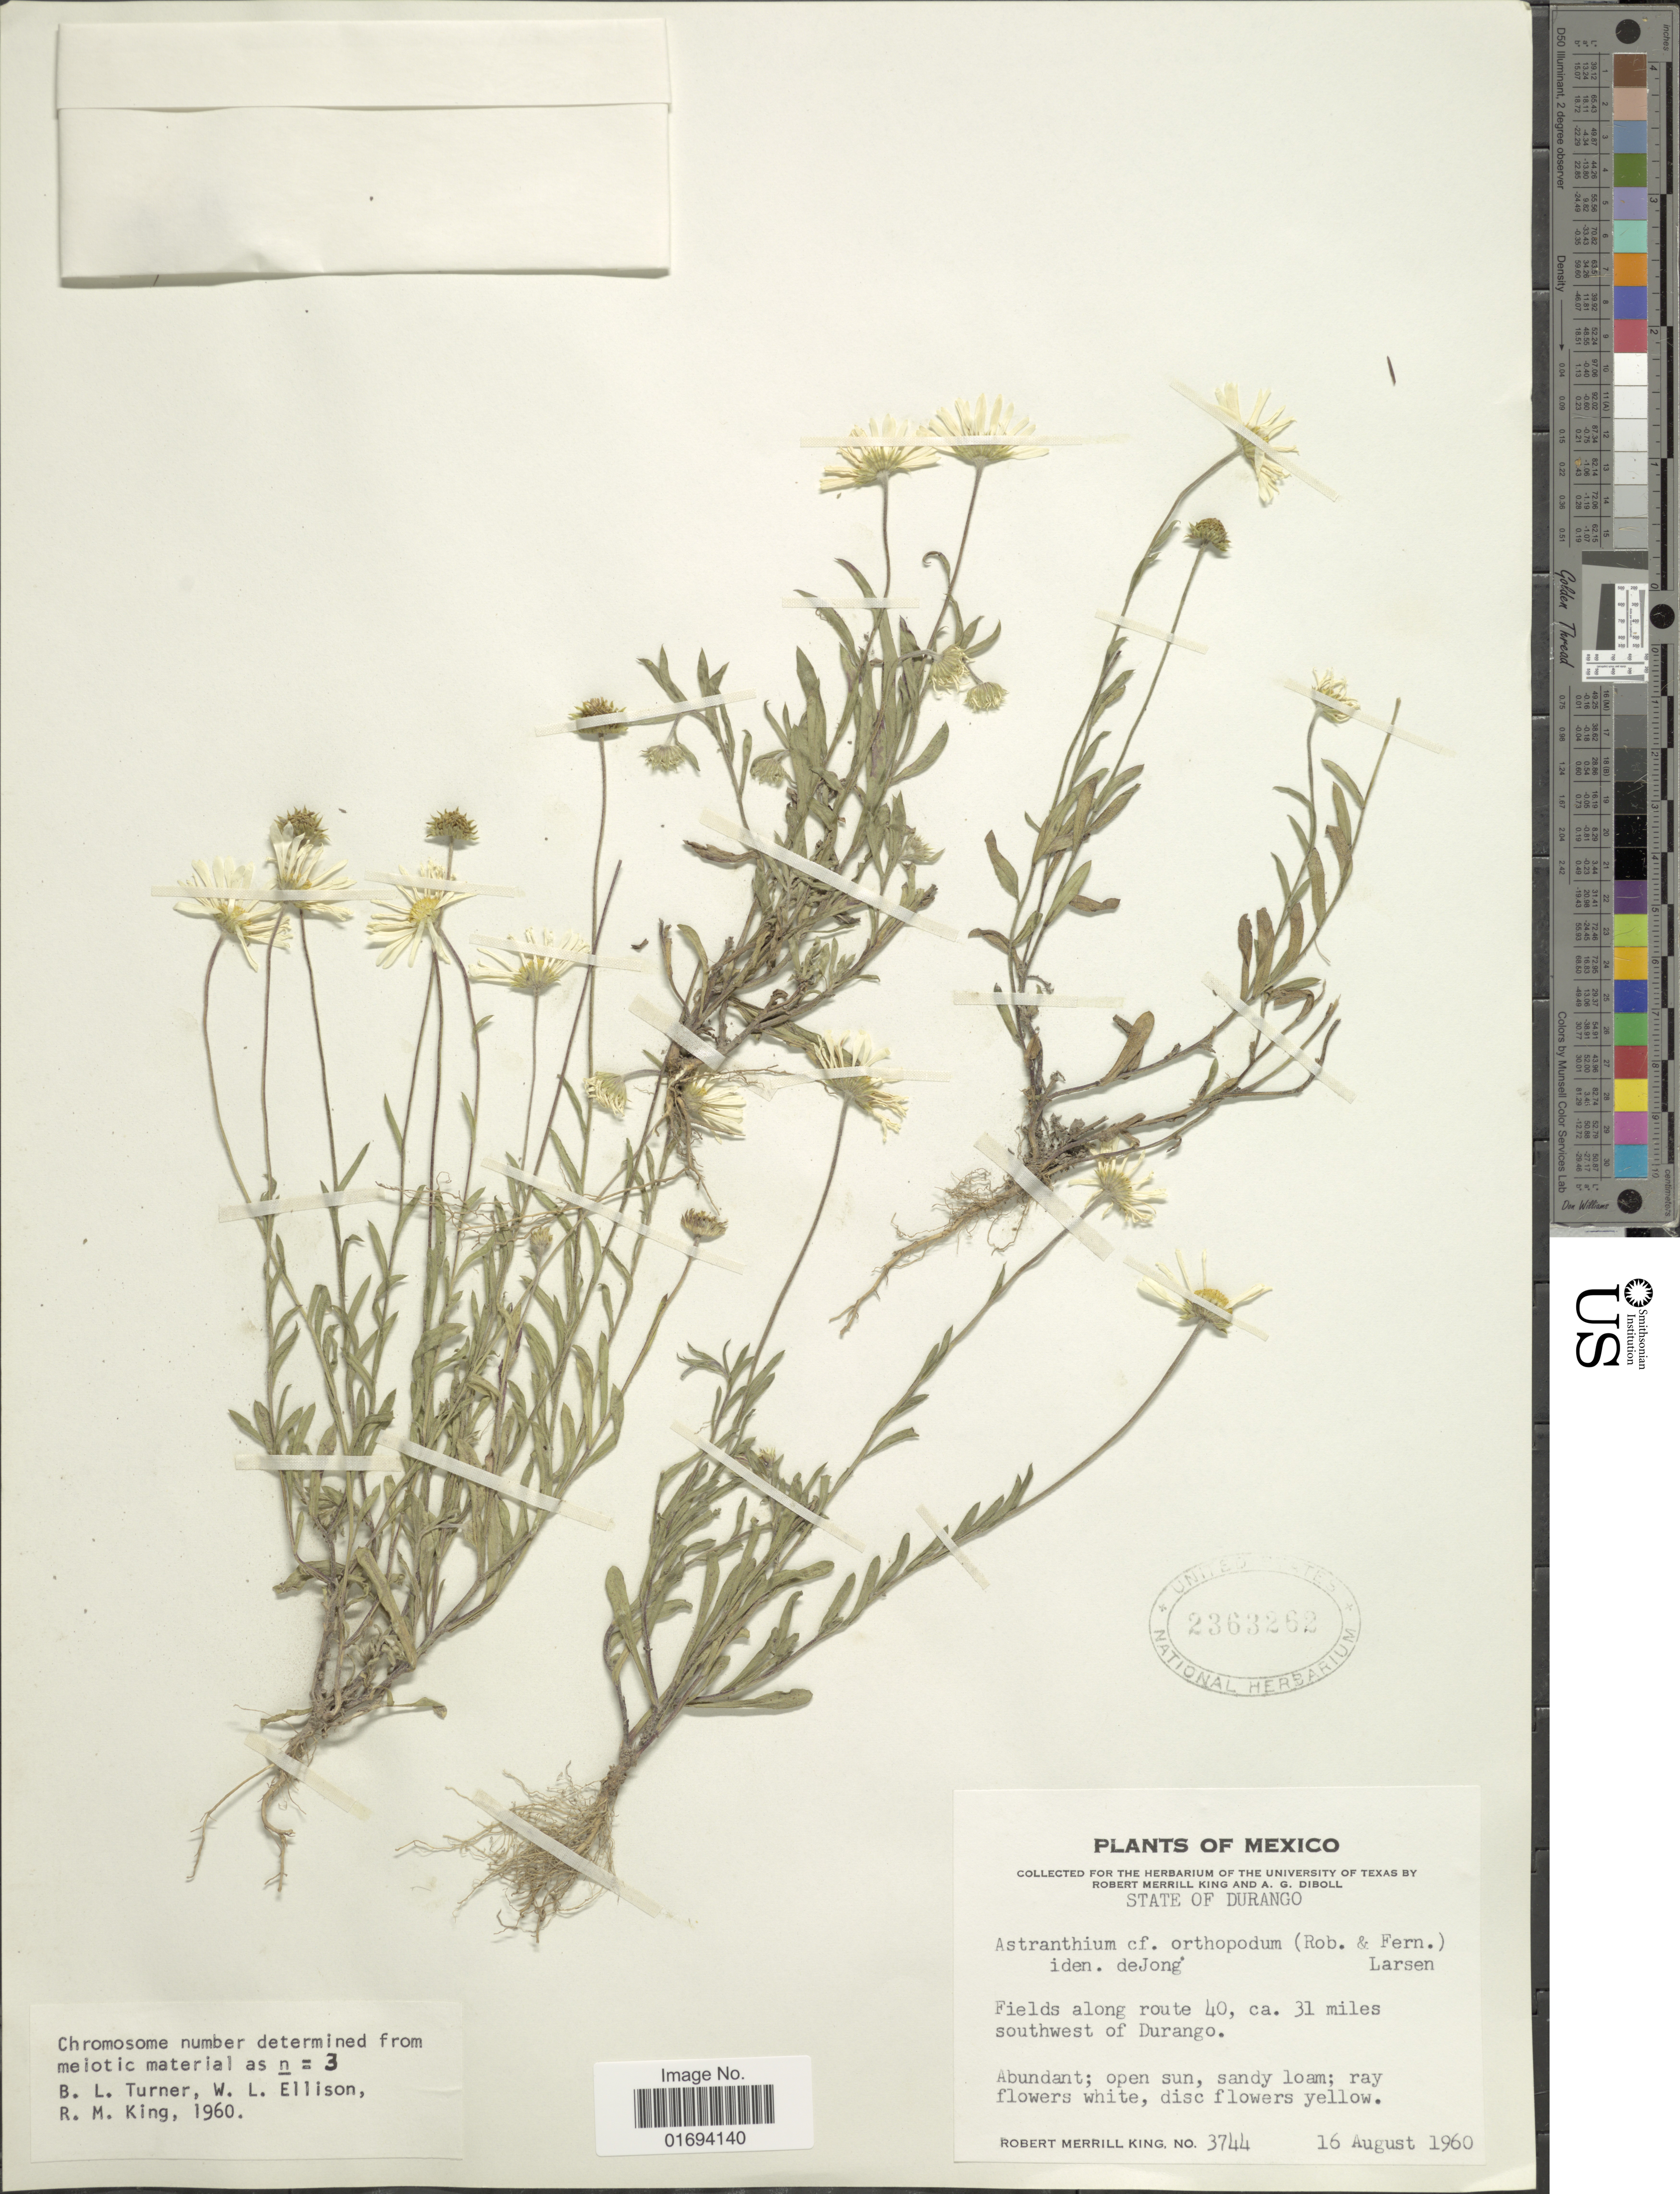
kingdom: Plantae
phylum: Tracheophyta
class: Magnoliopsida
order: Asterales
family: Asteraceae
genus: Astranthium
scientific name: Astranthium orthopodum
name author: (B.L. Rob.) Larsen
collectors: R. M. King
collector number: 3744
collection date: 1960-08-16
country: Mexico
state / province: Durango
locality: Fields along route 40, ca. 31 miles southwest of Durango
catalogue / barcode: US 2363262